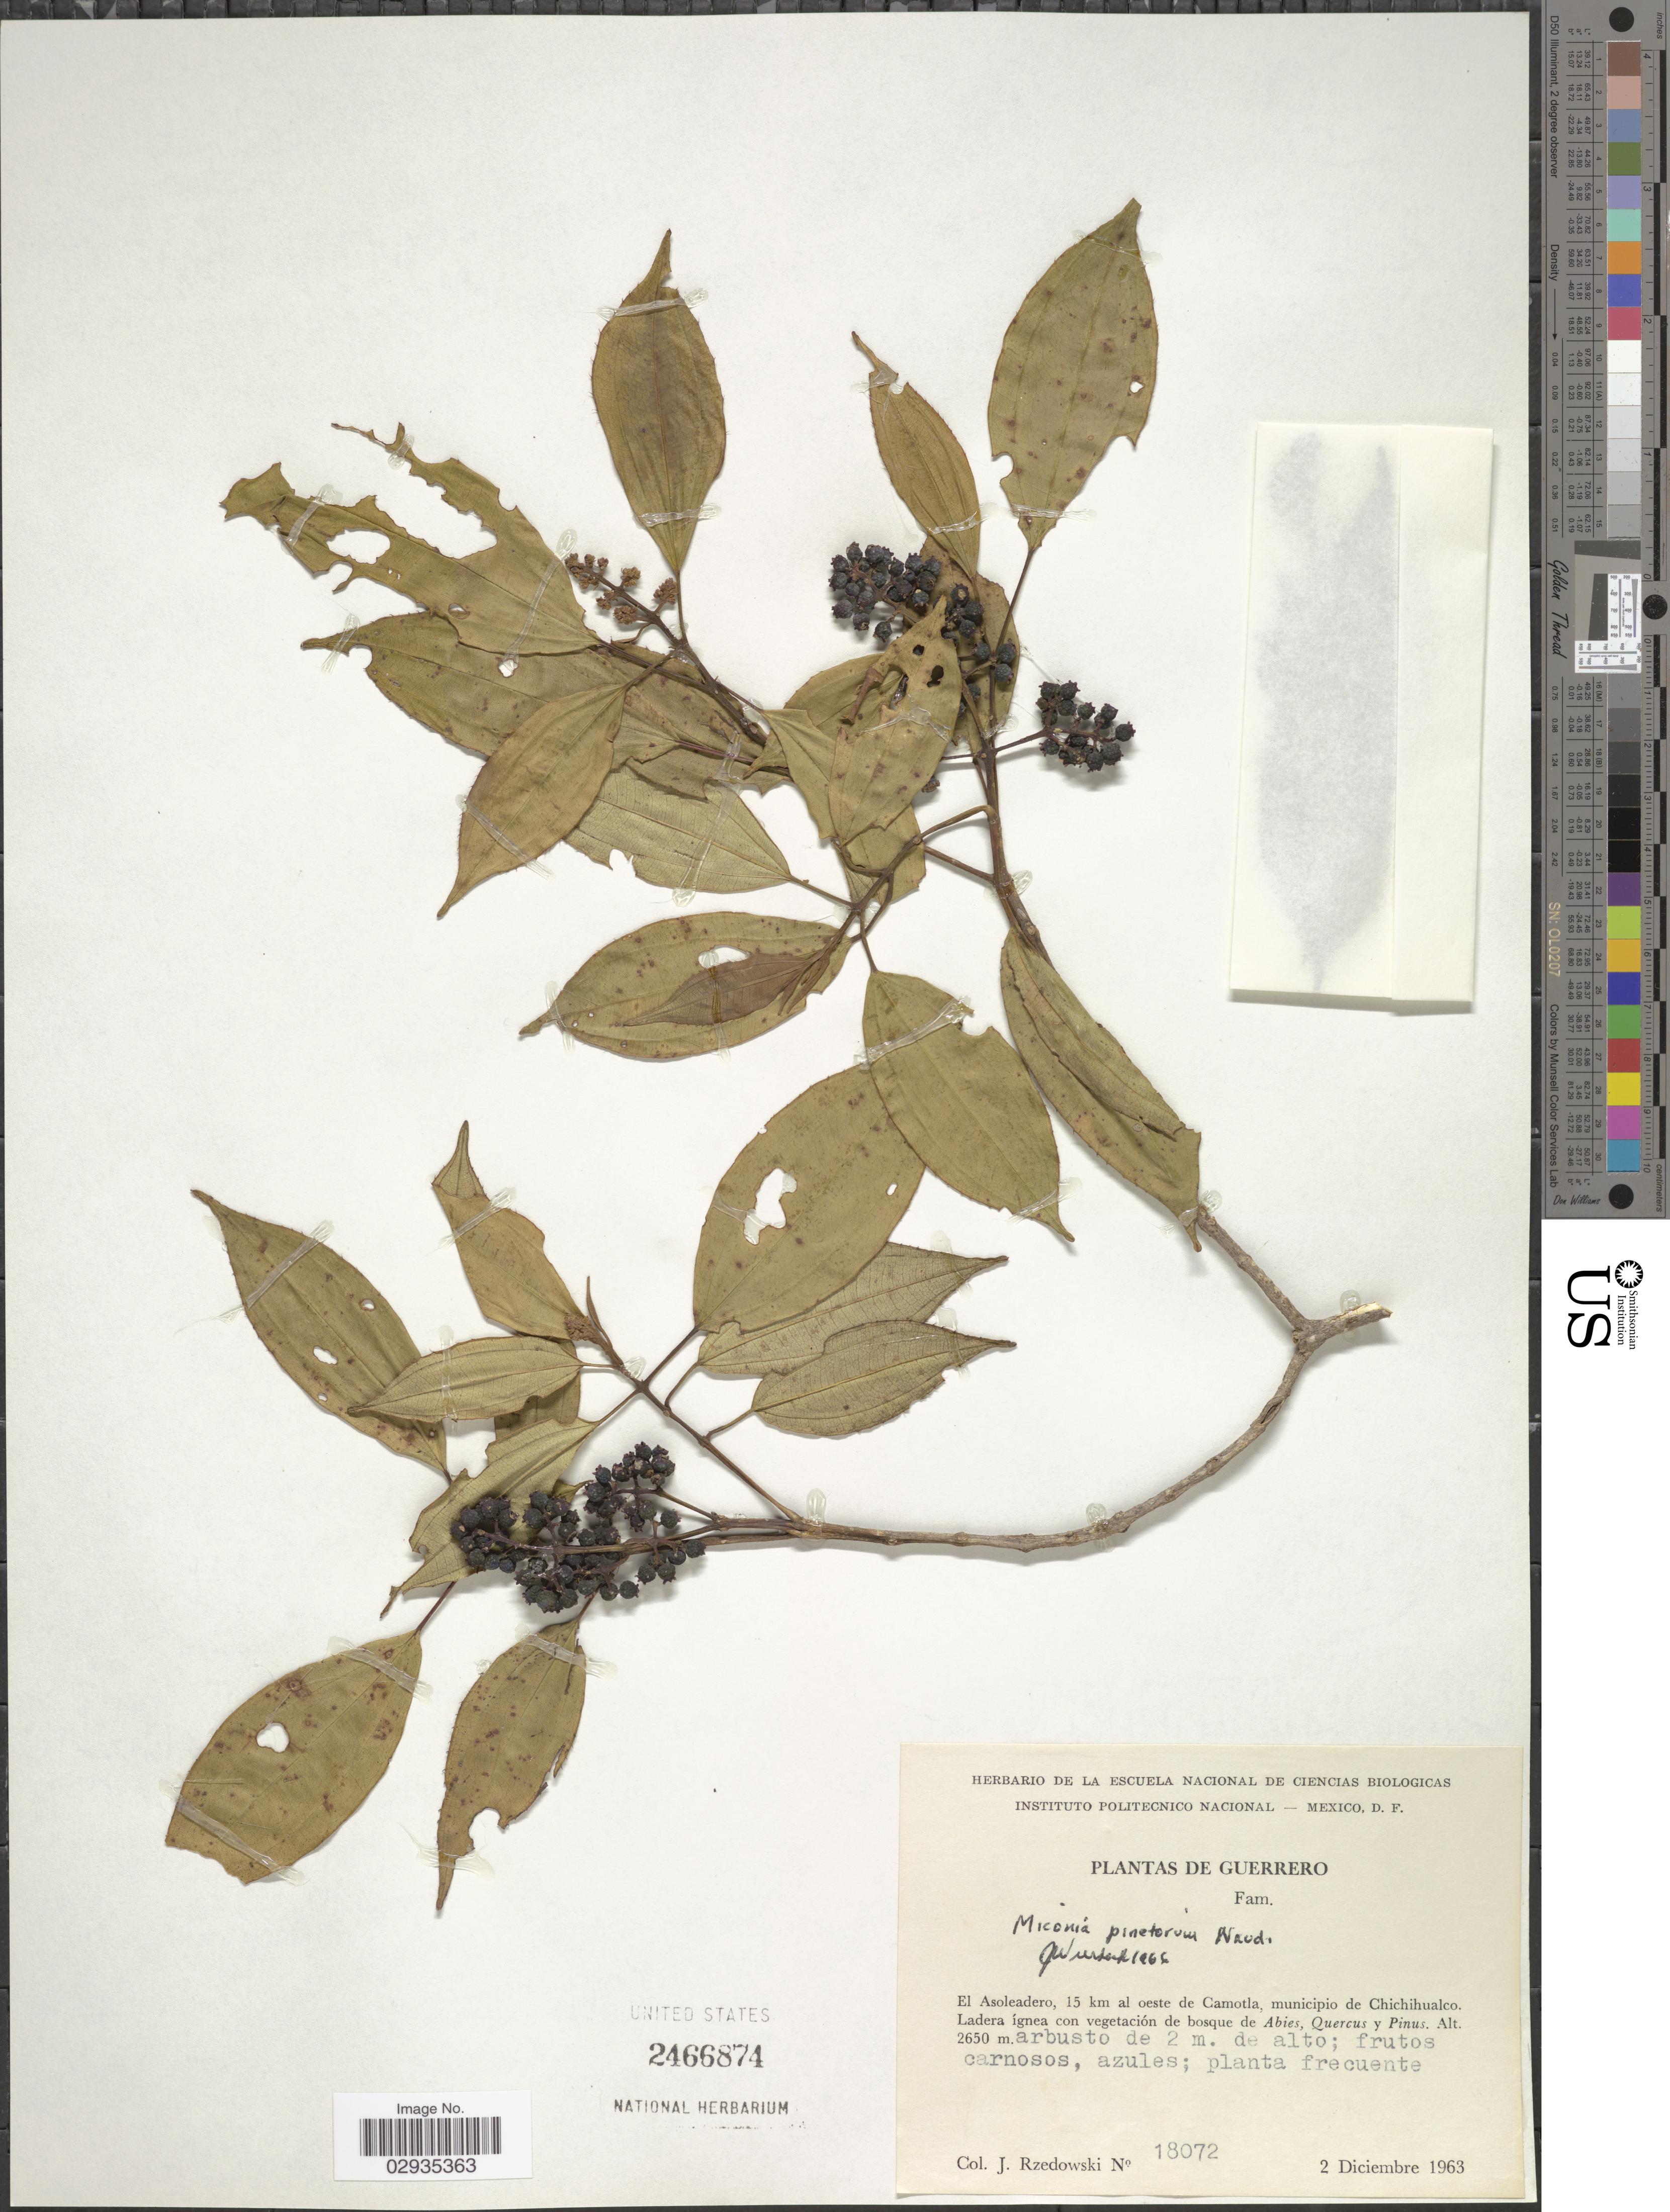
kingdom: Plantae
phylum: Tracheophyta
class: Magnoliopsida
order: Myrtales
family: Melastomataceae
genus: Miconia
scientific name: Miconia pinetorum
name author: Naudin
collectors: J. Rzedowski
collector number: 18072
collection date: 1963-12-02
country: Mexico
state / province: Guerrero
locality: El Asoleadero, 15 km al oeste de Camotla, municipio de Chichihualco.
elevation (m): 2650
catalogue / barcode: US 2466874